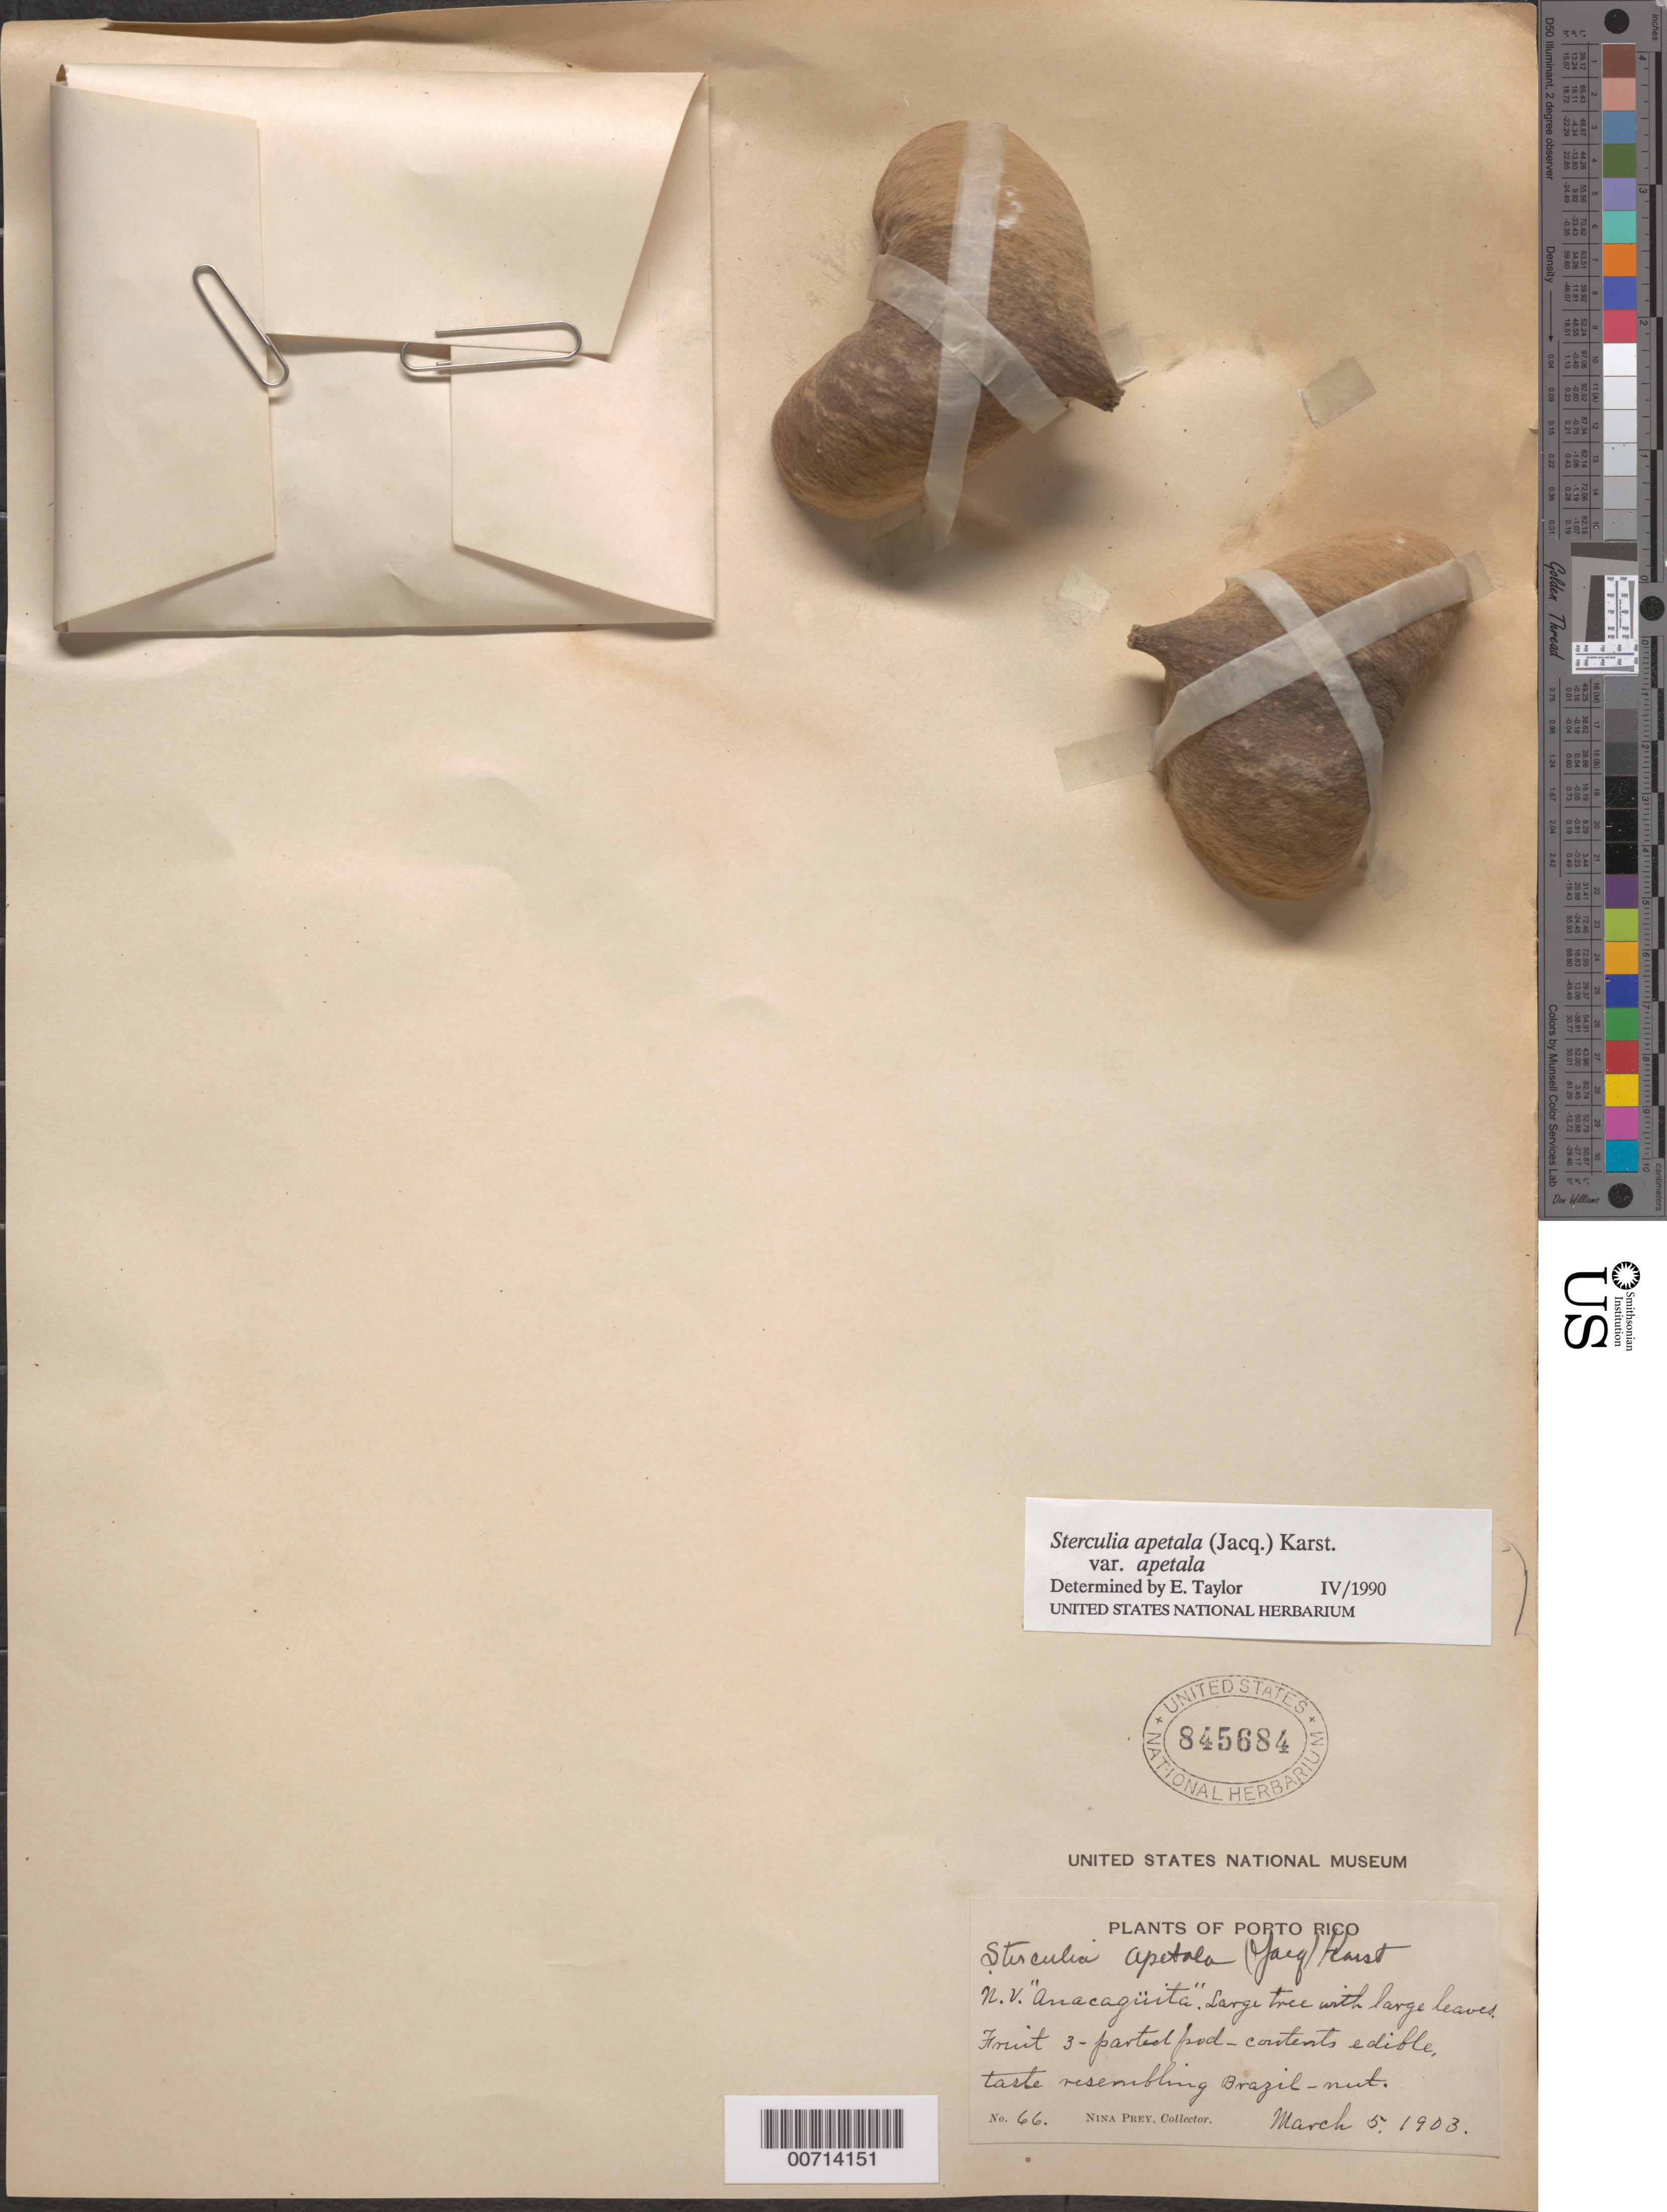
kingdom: Plantae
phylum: Tracheophyta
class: Magnoliopsida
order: Malvales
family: Malvaceae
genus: Sterculia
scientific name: Sterculia apetala var. apetala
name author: (Jacq.) H. Karst.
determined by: Taylor, E.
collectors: N. Prey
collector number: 66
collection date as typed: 05 Mar 1903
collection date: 1903-03-05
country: Puerto Rico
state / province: Ponce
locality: Sugar Plantation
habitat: On lowland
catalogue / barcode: US 845684